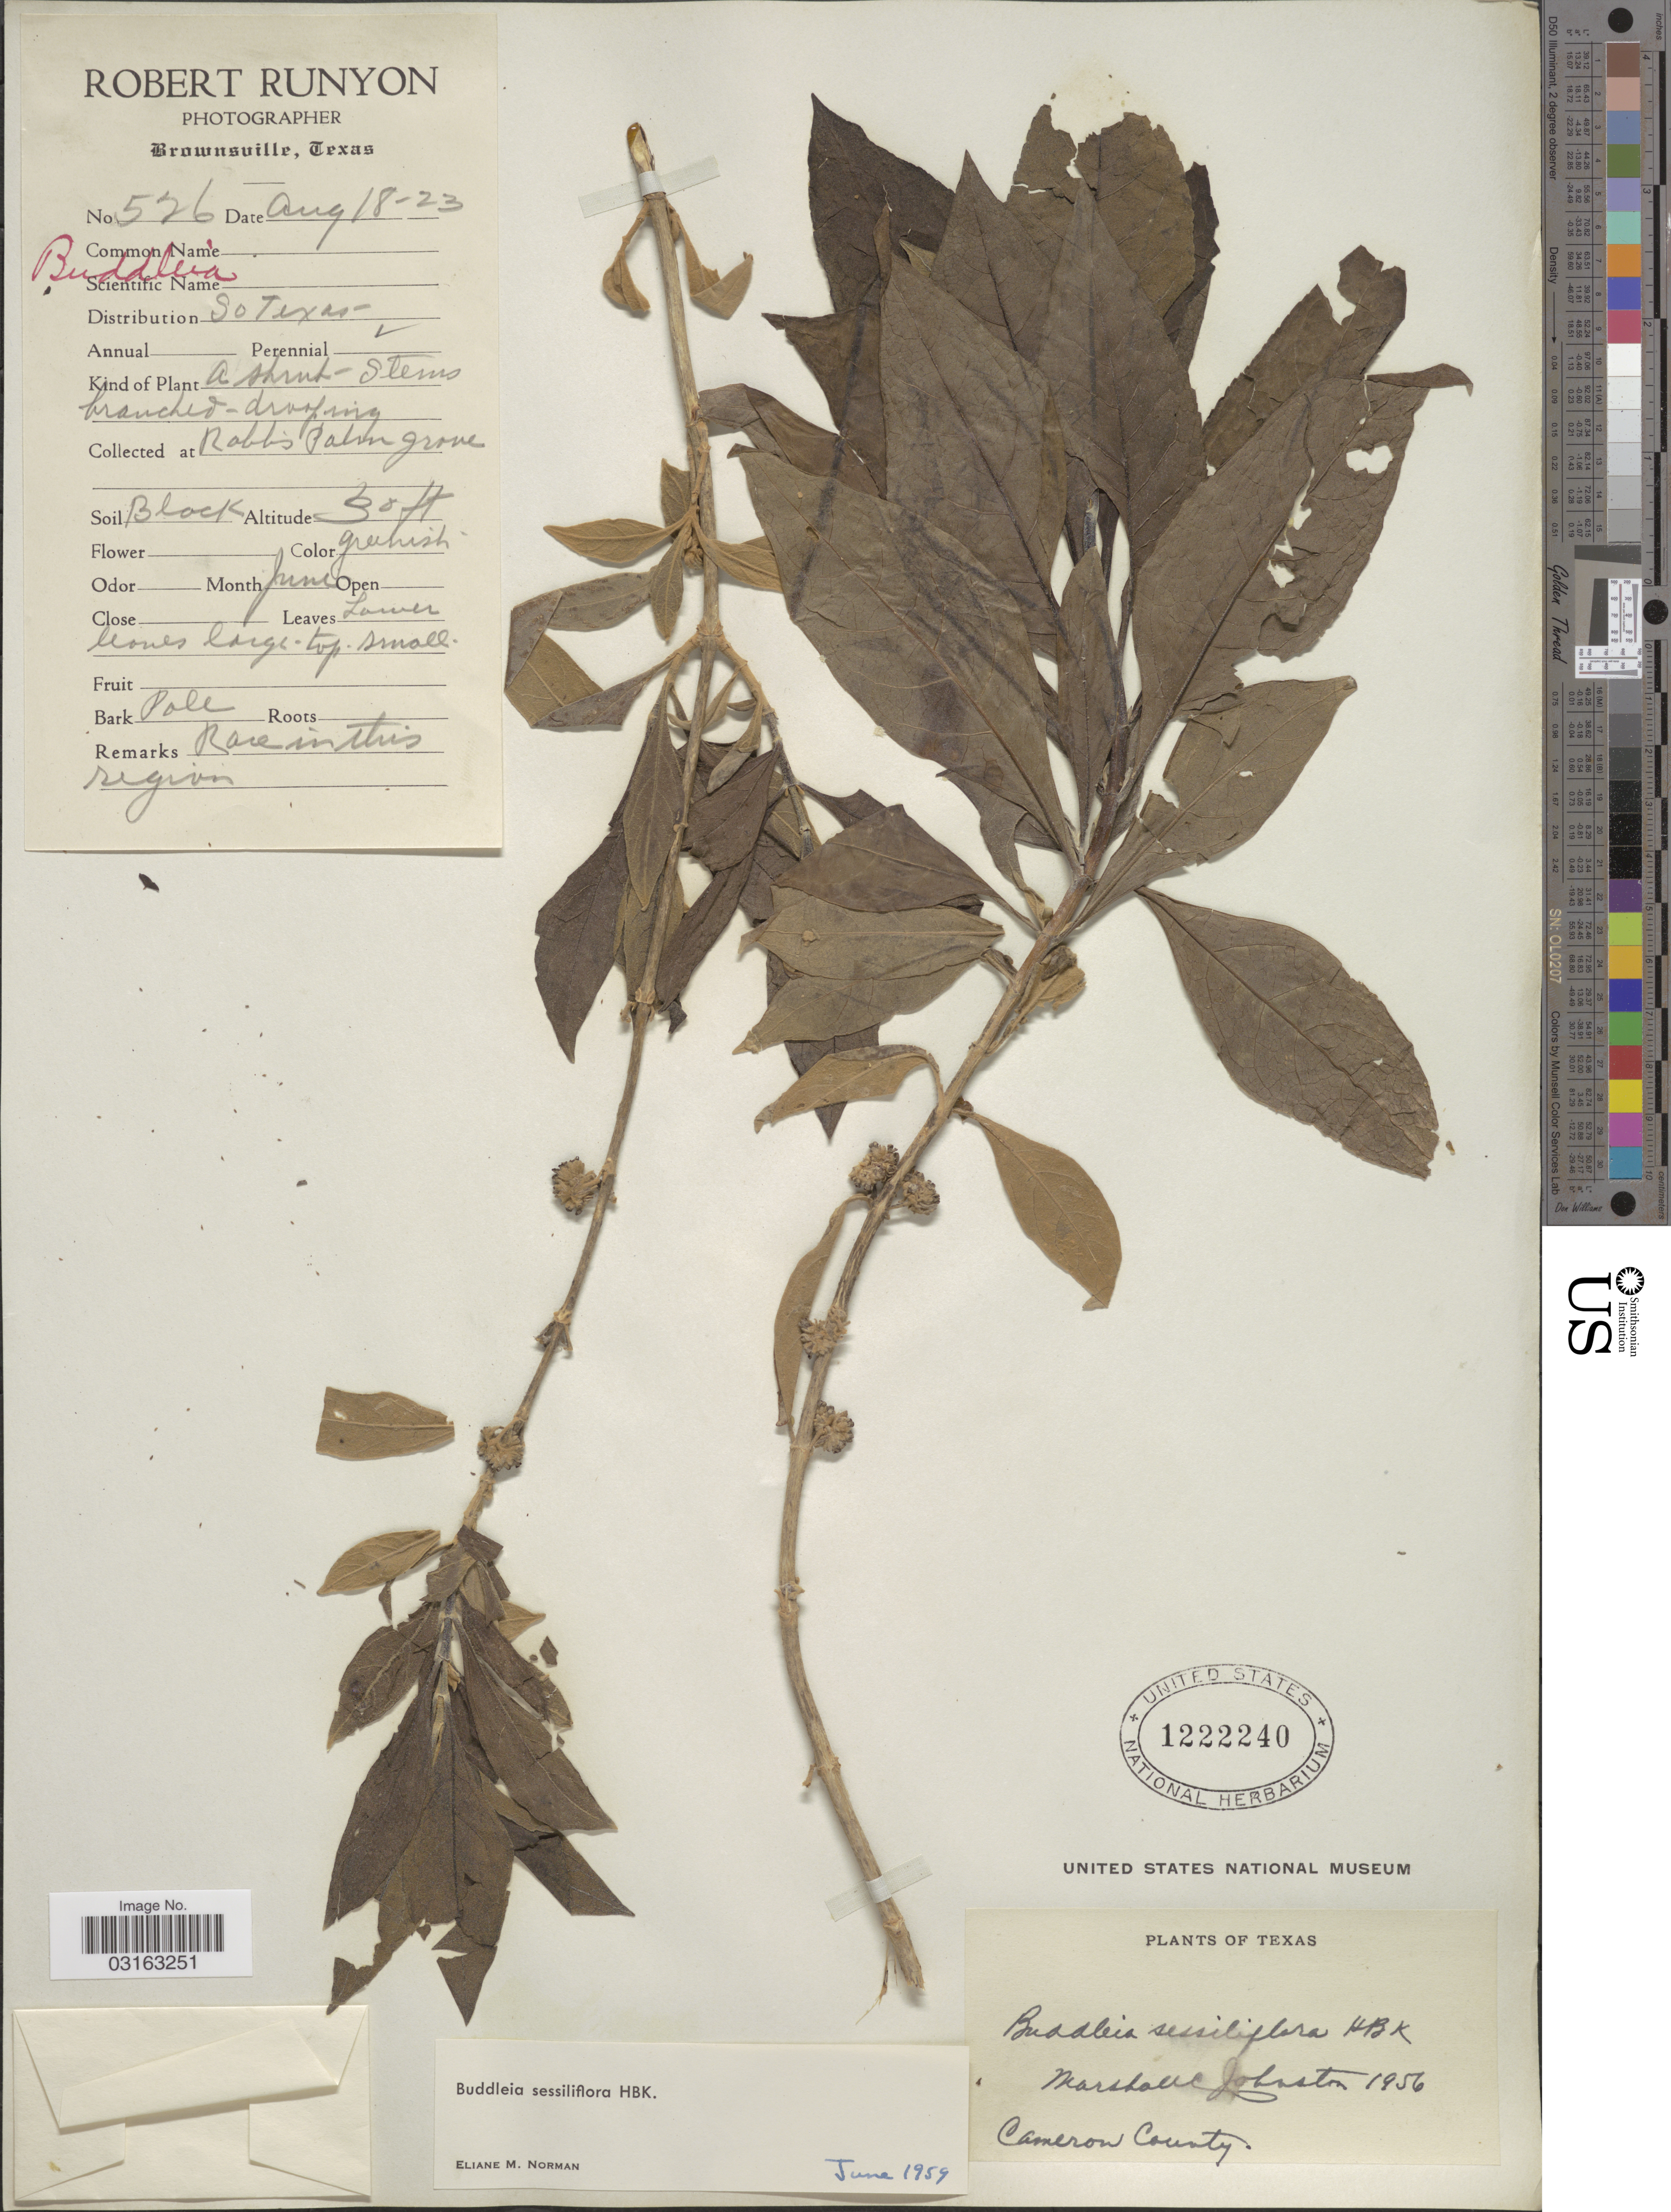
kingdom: Plantae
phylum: Tracheophyta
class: Magnoliopsida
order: Lamiales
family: Scrophulariaceae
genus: Buddleja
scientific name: Buddleja sessiliflora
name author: Kunth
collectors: R. Runyon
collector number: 526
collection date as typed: Transcribed d/m/y: 18/8/23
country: United States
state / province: Texas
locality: Robb's Palm Grove. Cameron County.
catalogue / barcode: US 1222240